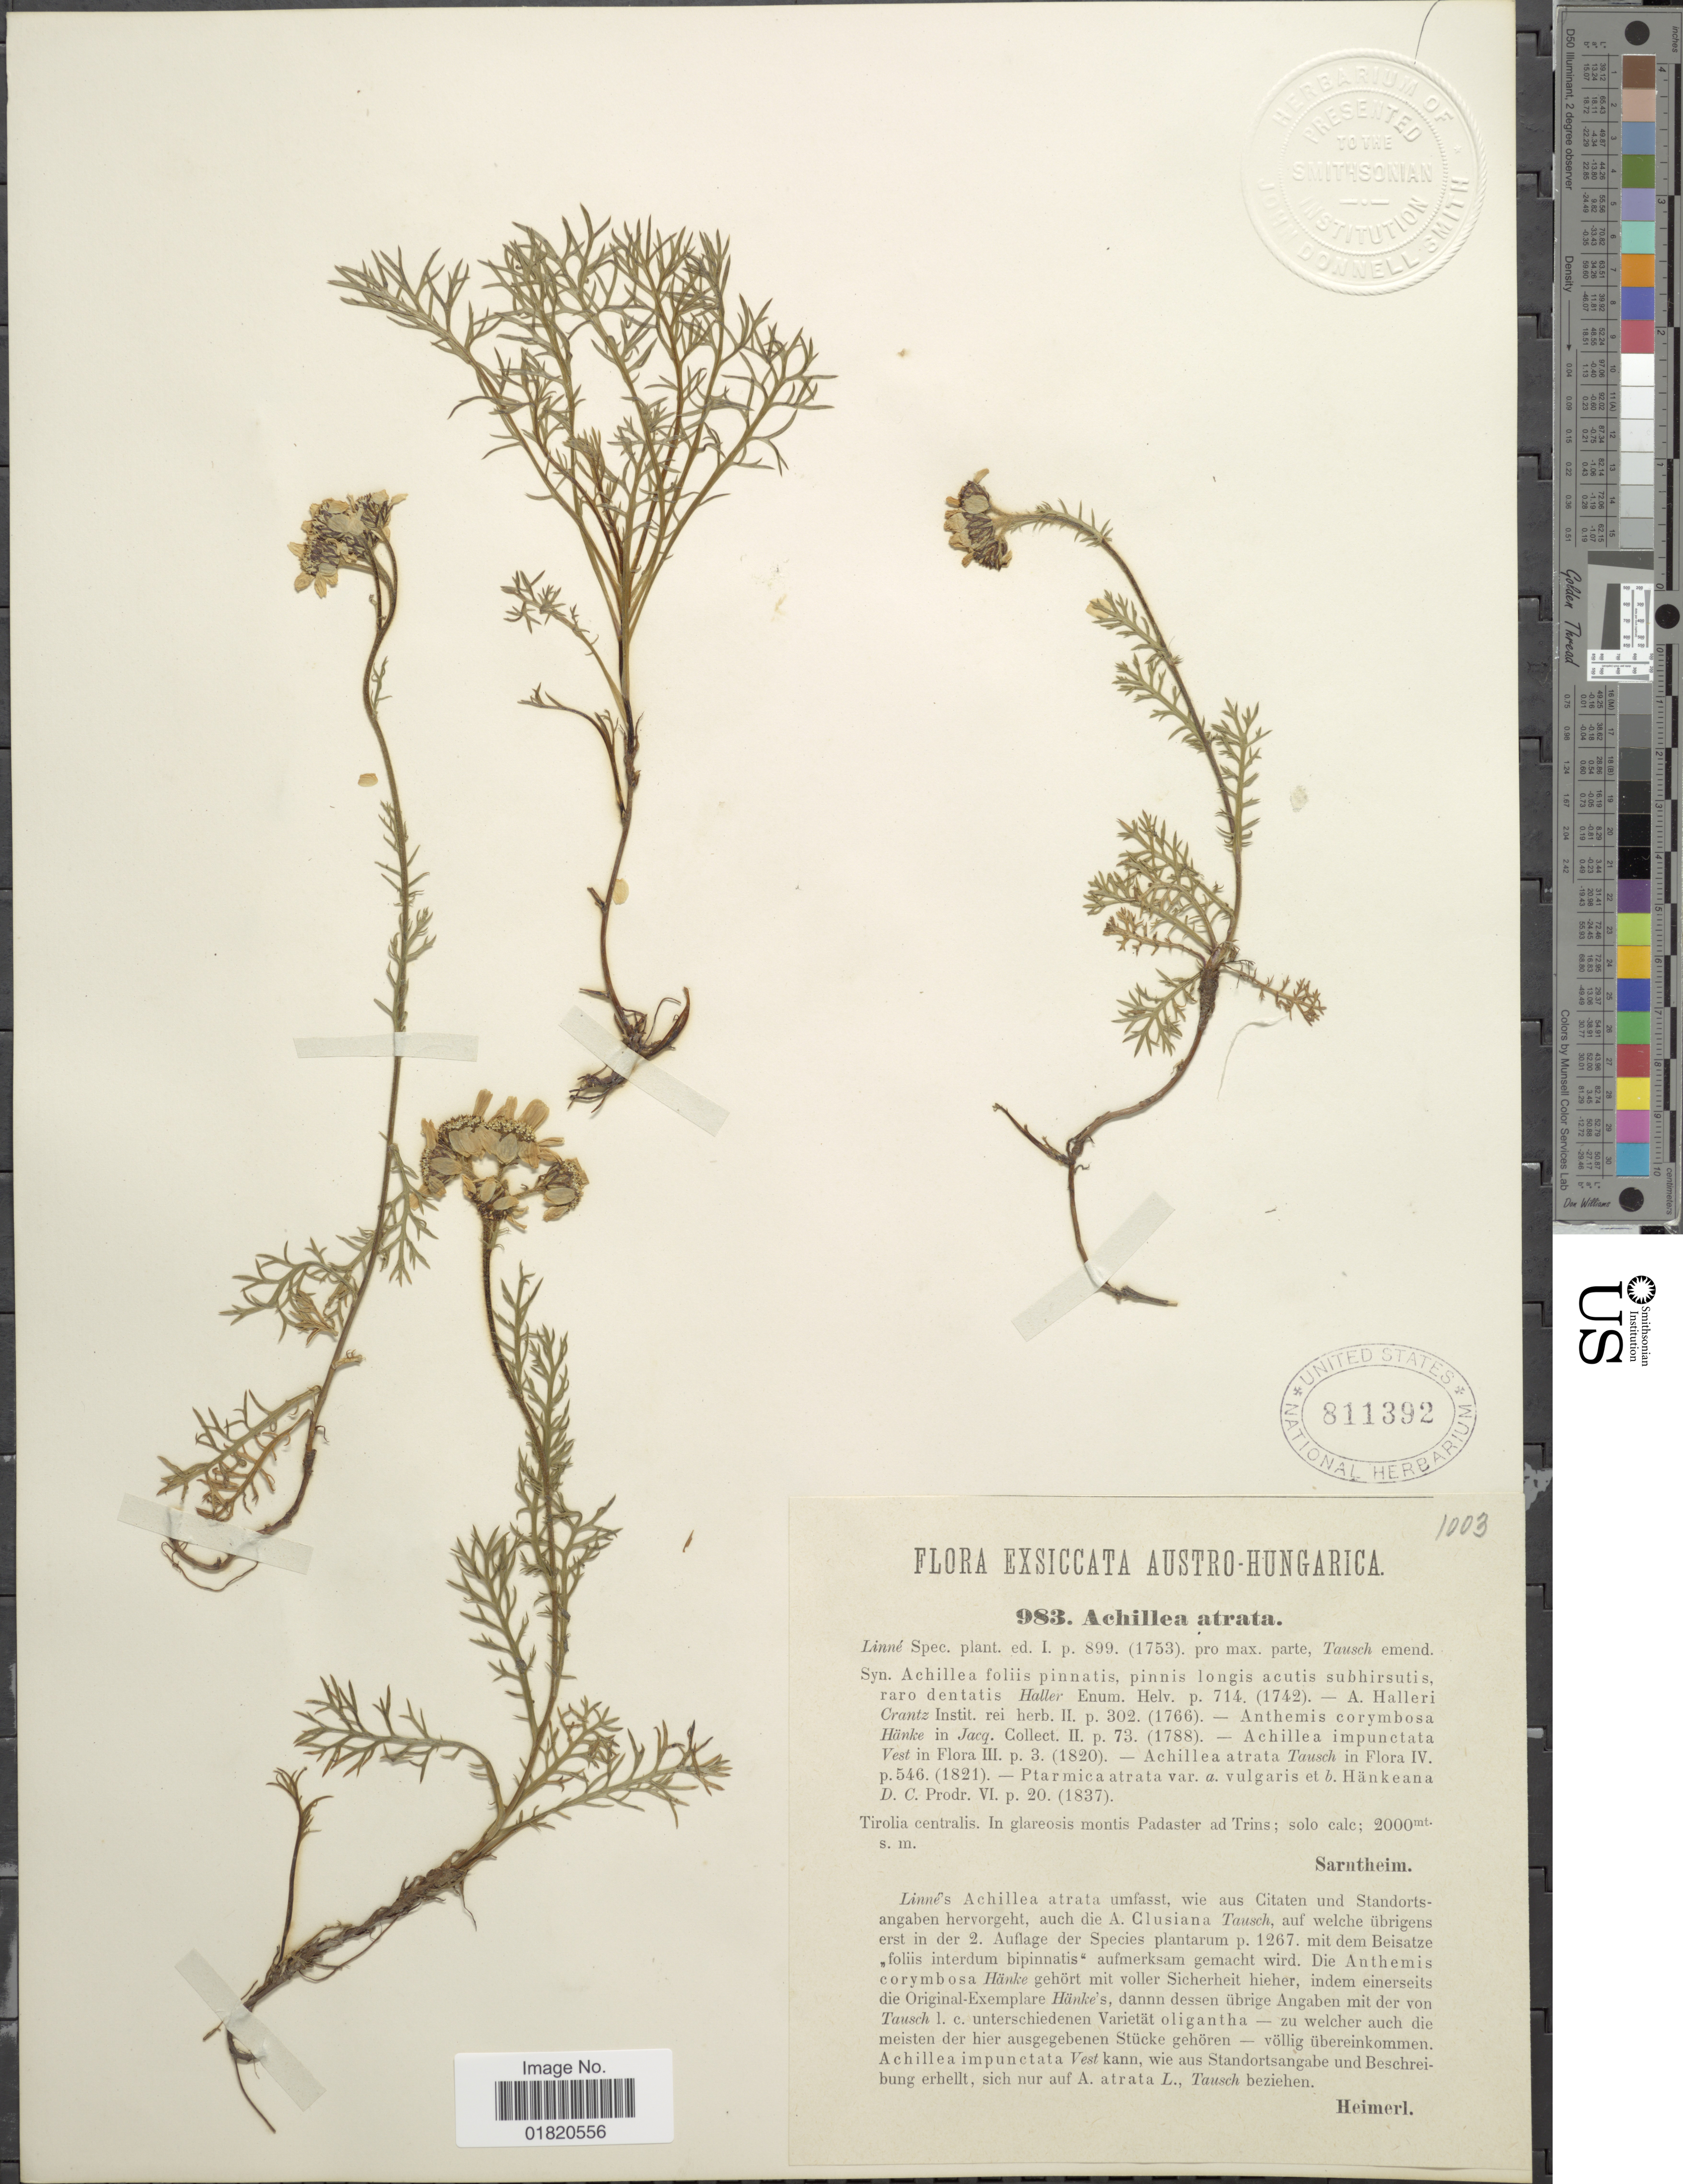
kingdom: Plantae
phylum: Tracheophyta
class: Magnoliopsida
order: Asterales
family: Asteraceae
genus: Achillea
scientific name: Achillea atrata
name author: L.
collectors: -. Sarnthein & A. Heimerl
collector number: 983/1003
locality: Tirolia centralis. In glareosis montis Padaster ad Trins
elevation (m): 2000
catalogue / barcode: US 811392